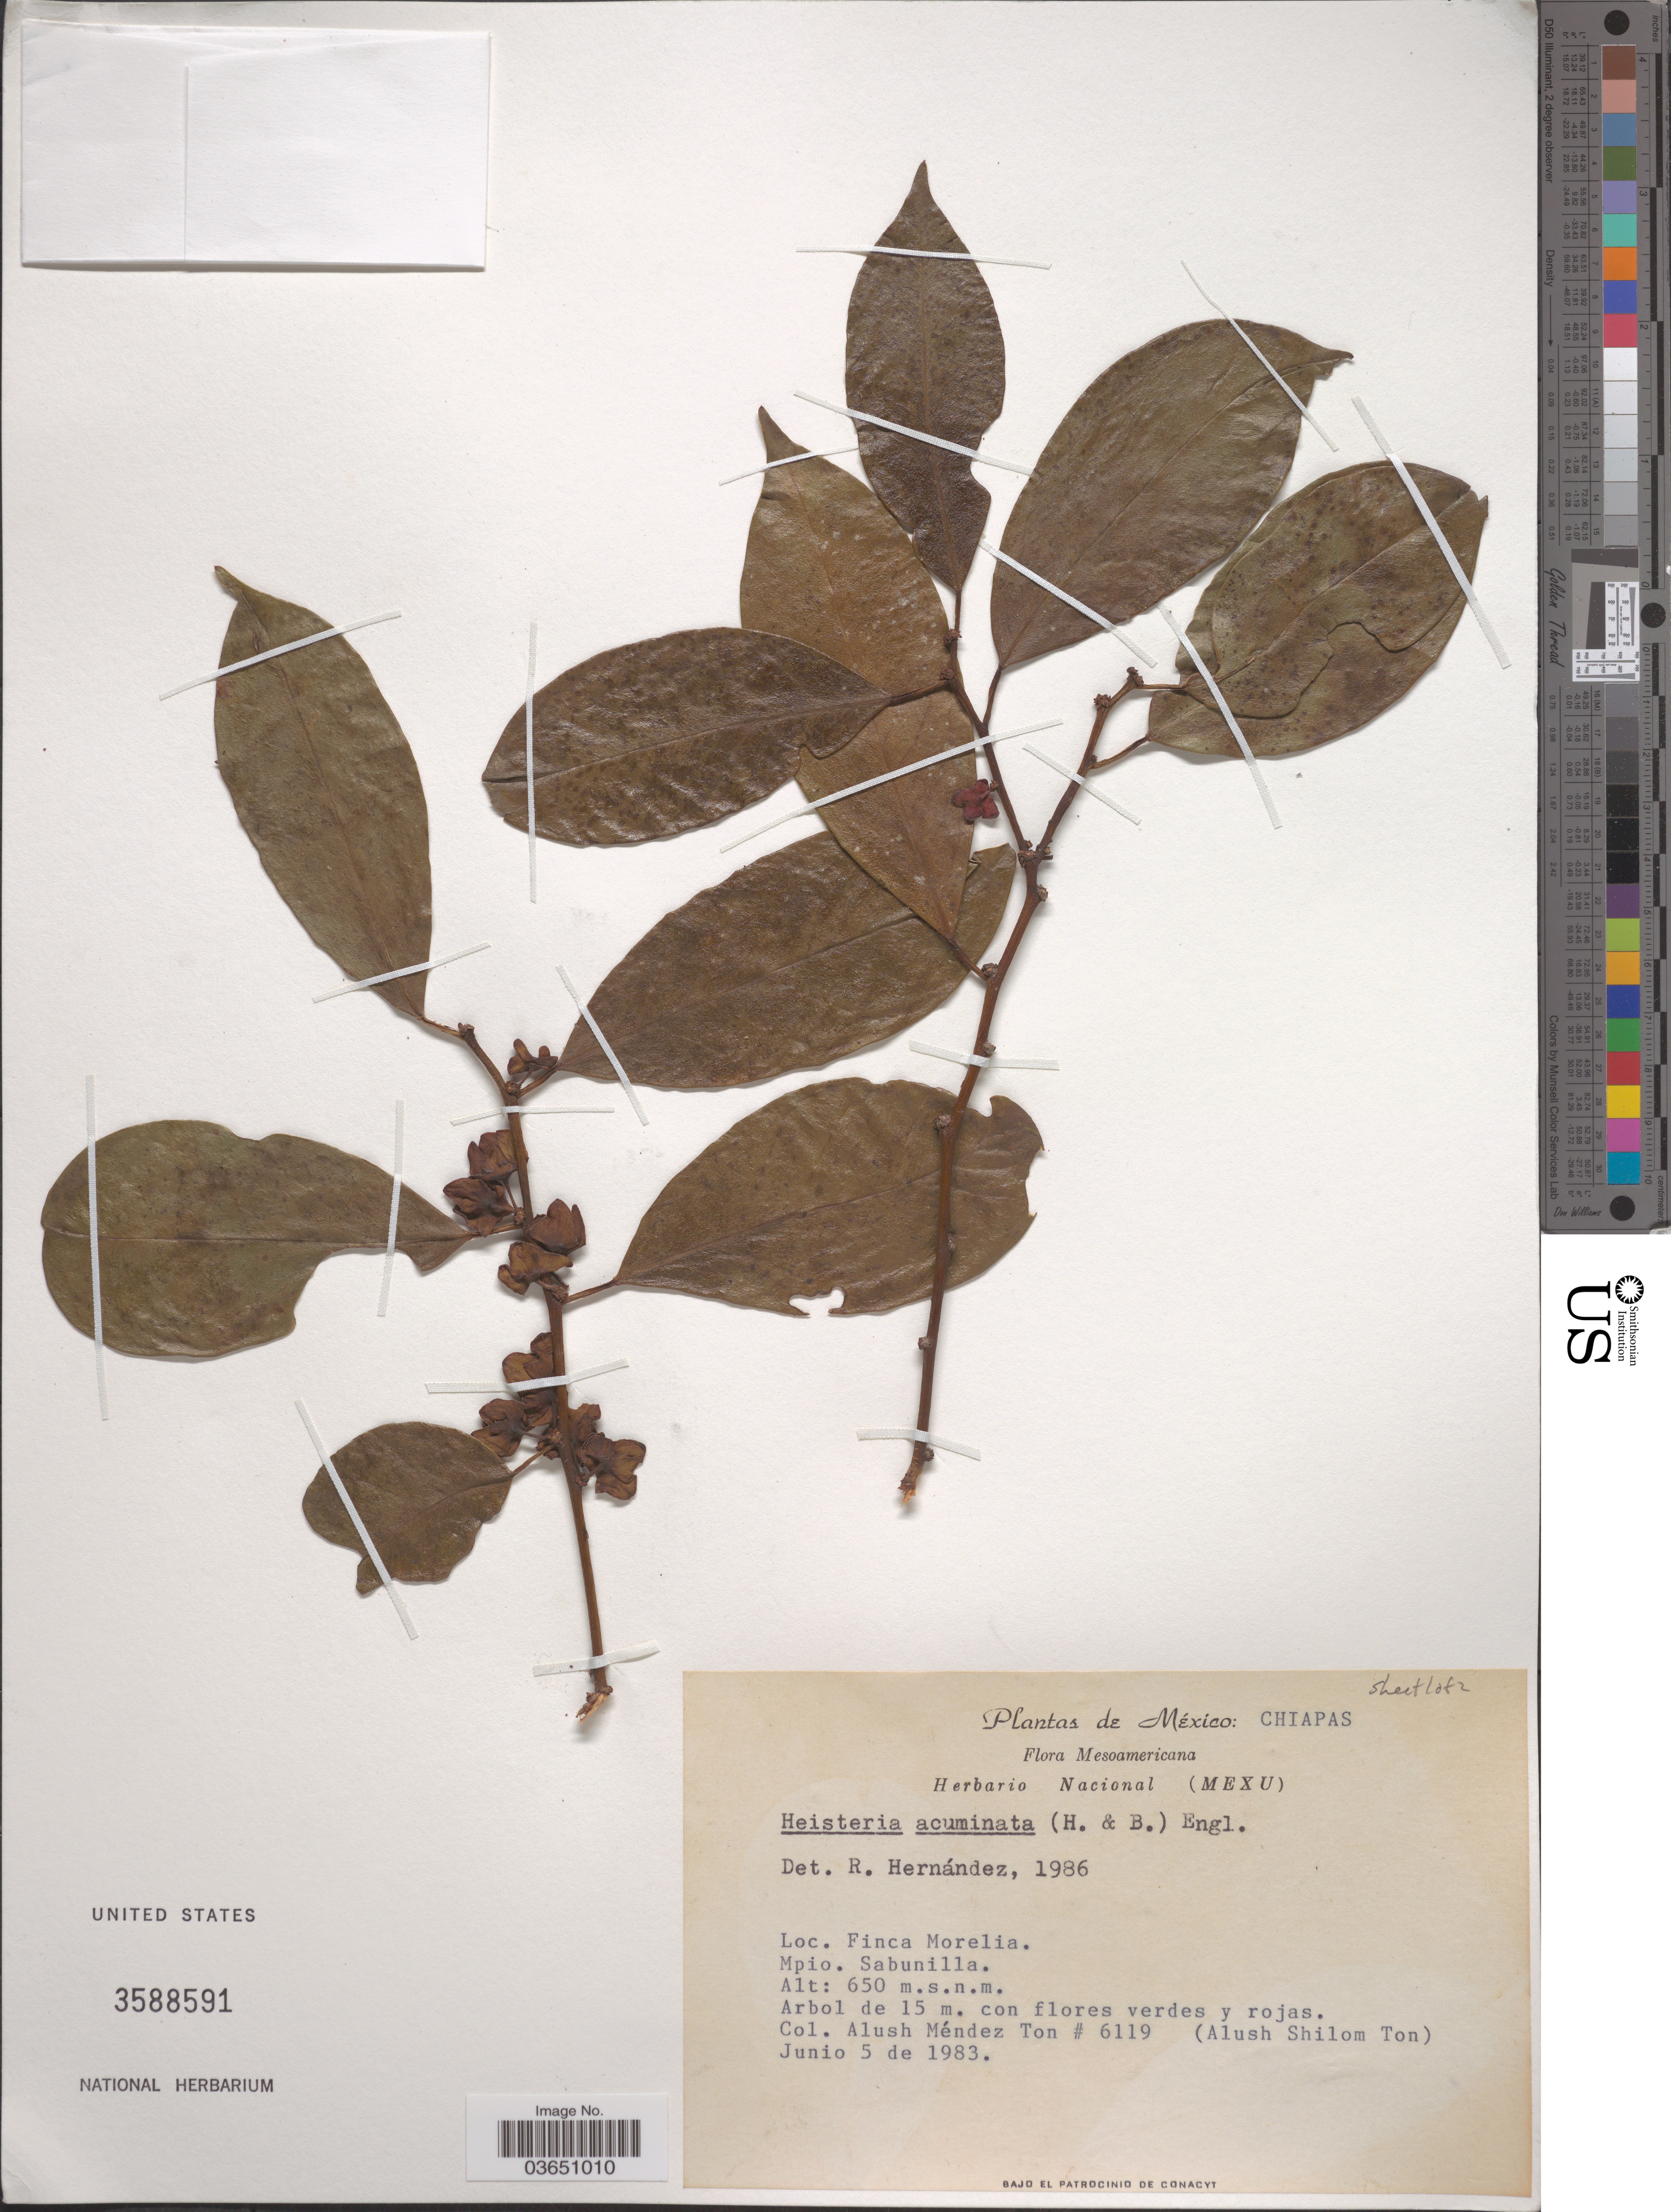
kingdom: Plantae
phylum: Tracheophyta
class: Magnoliopsida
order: Santalales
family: Erythropalaceae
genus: Heisteria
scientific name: Heisteria acuminata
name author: (Humb. & Bonpl.) Engl.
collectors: A. Méndez Ton & A. M. Ton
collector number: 6119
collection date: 1983-06-05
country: Mexico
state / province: Chiapas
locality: Finca Morelia. Mpio. Sabunilla.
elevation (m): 650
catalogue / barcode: US 3588591